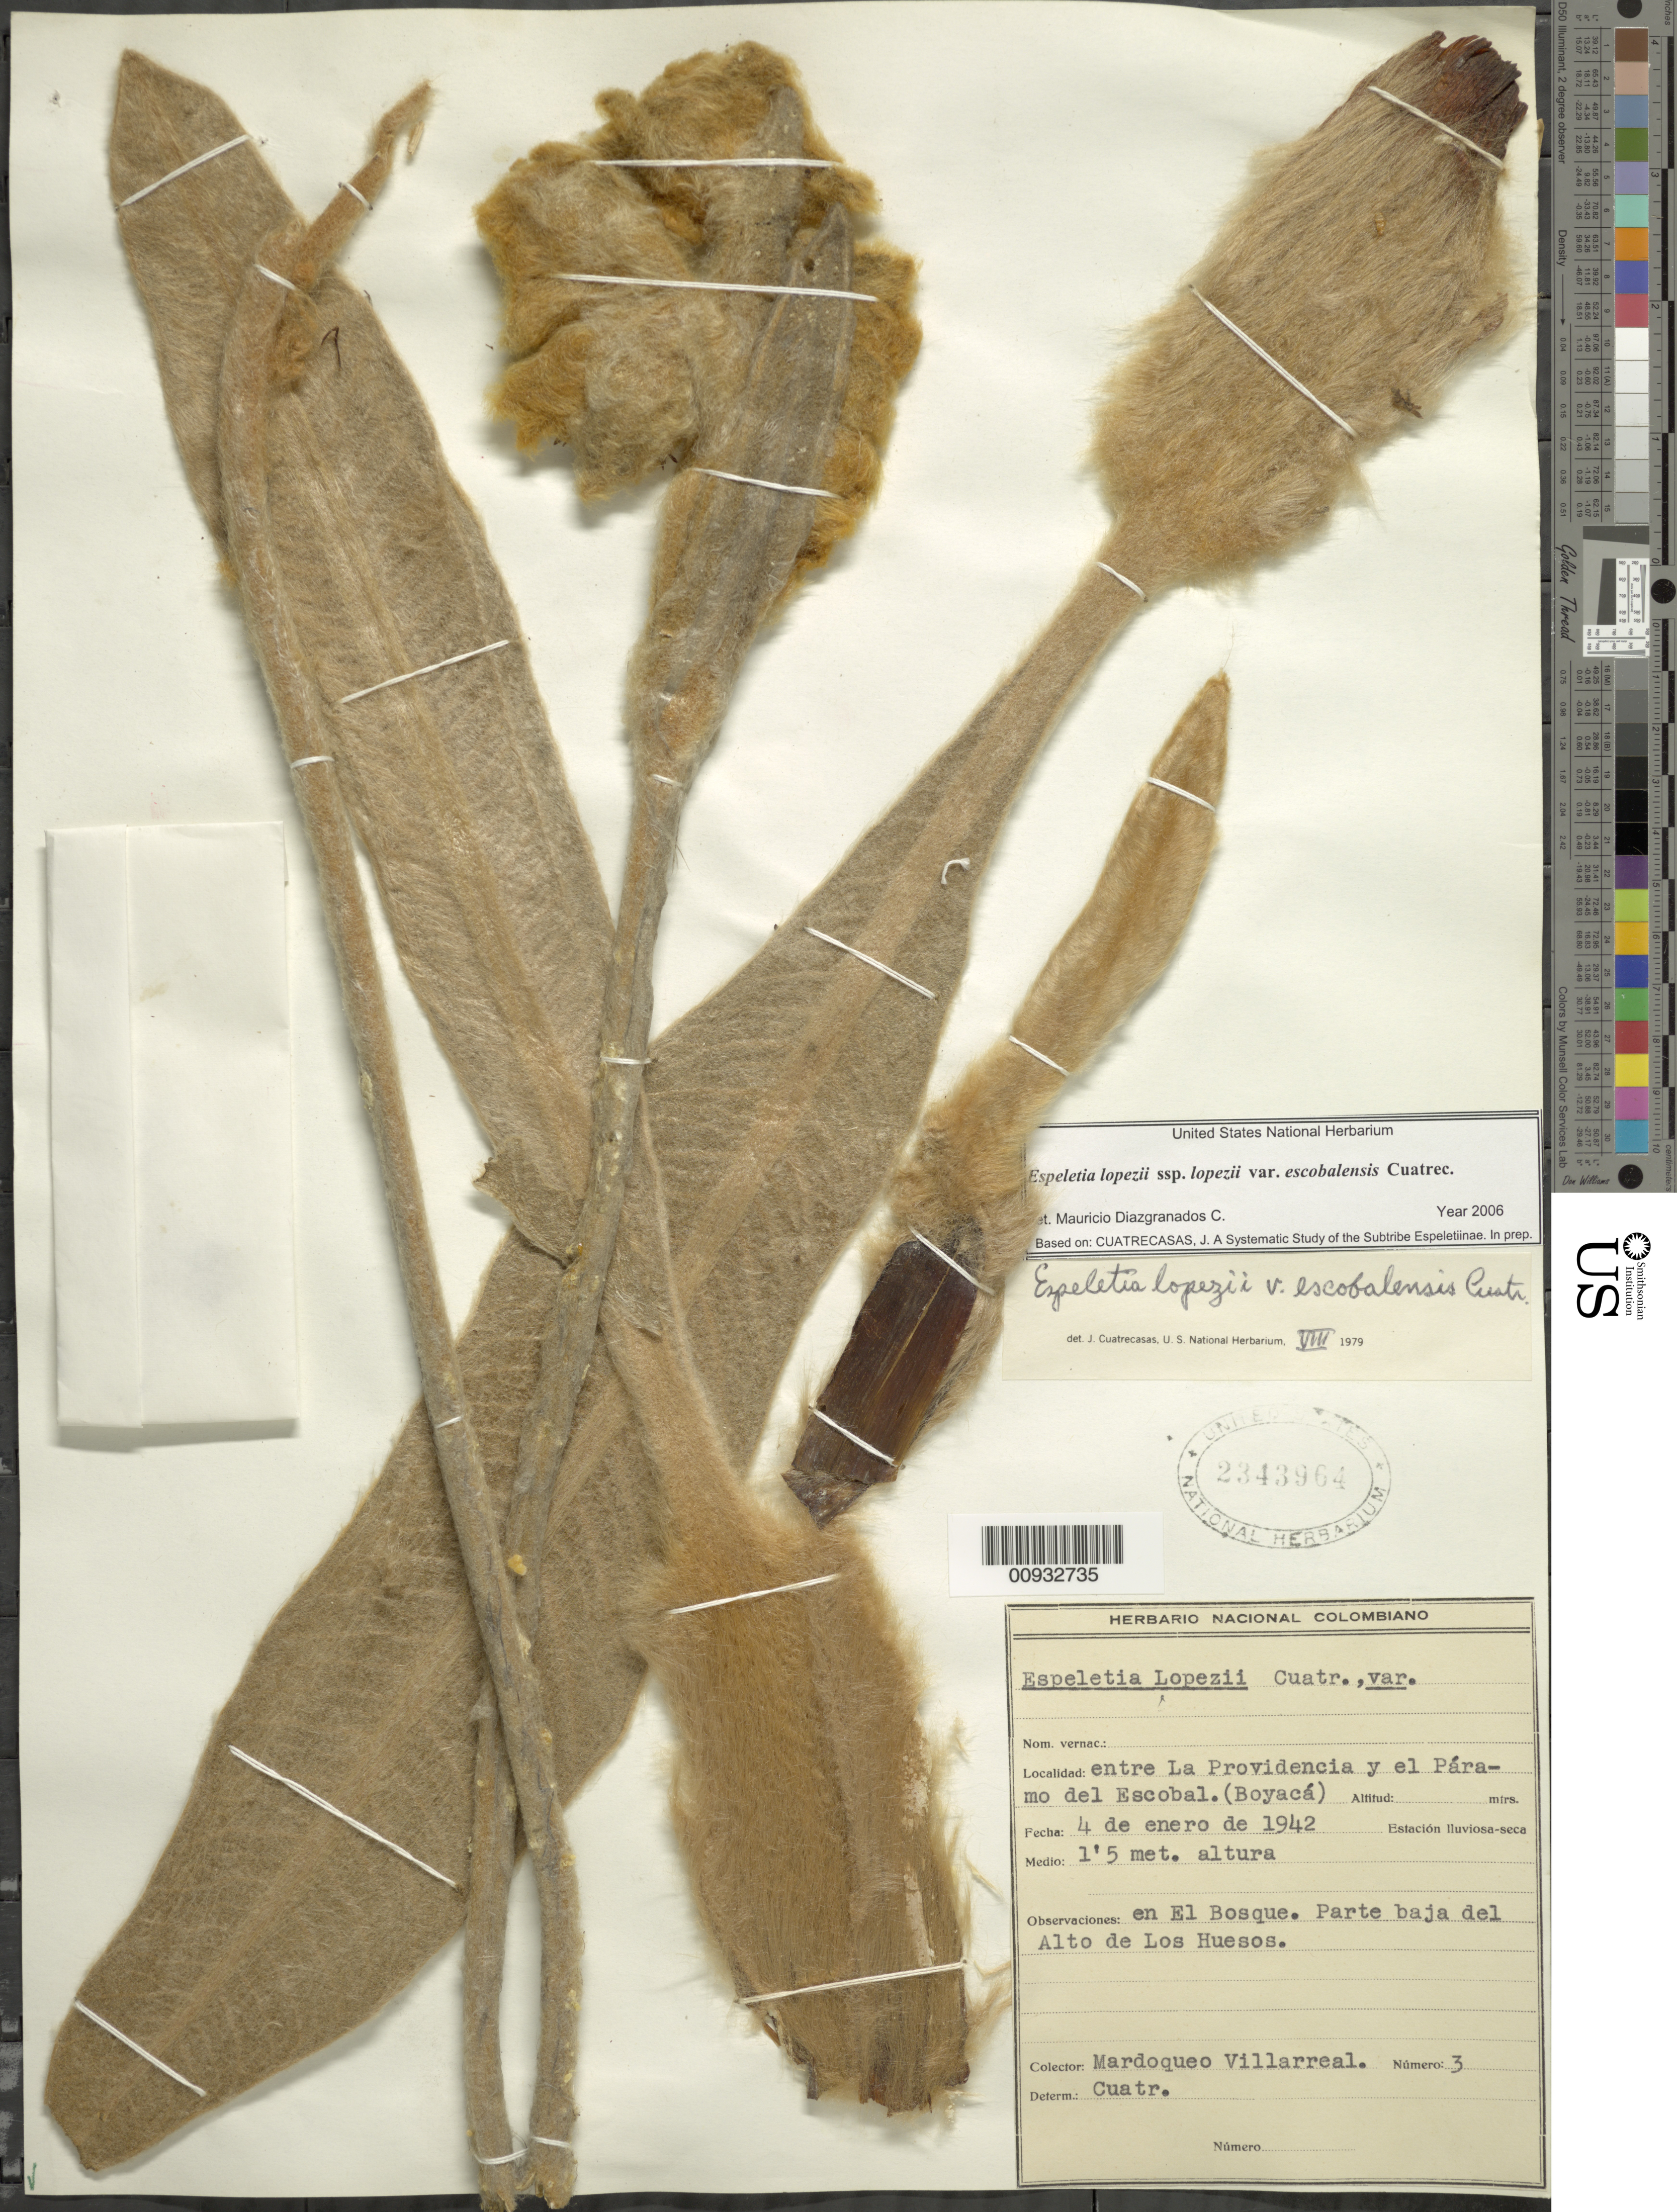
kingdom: Plantae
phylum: Tracheophyta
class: Magnoliopsida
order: Asterales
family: Asteraceae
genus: Espeletia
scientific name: Espeletia lopezii var. escobalensis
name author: Cuatrec.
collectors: M. Villareal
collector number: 3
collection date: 1942-01-04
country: Colombia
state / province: Boyacá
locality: Páramo de Escobal. Entre la Providencia y el Páramo de Escobal. En el bosque, parte baja del Alto de los Huesos.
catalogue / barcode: US 2343964